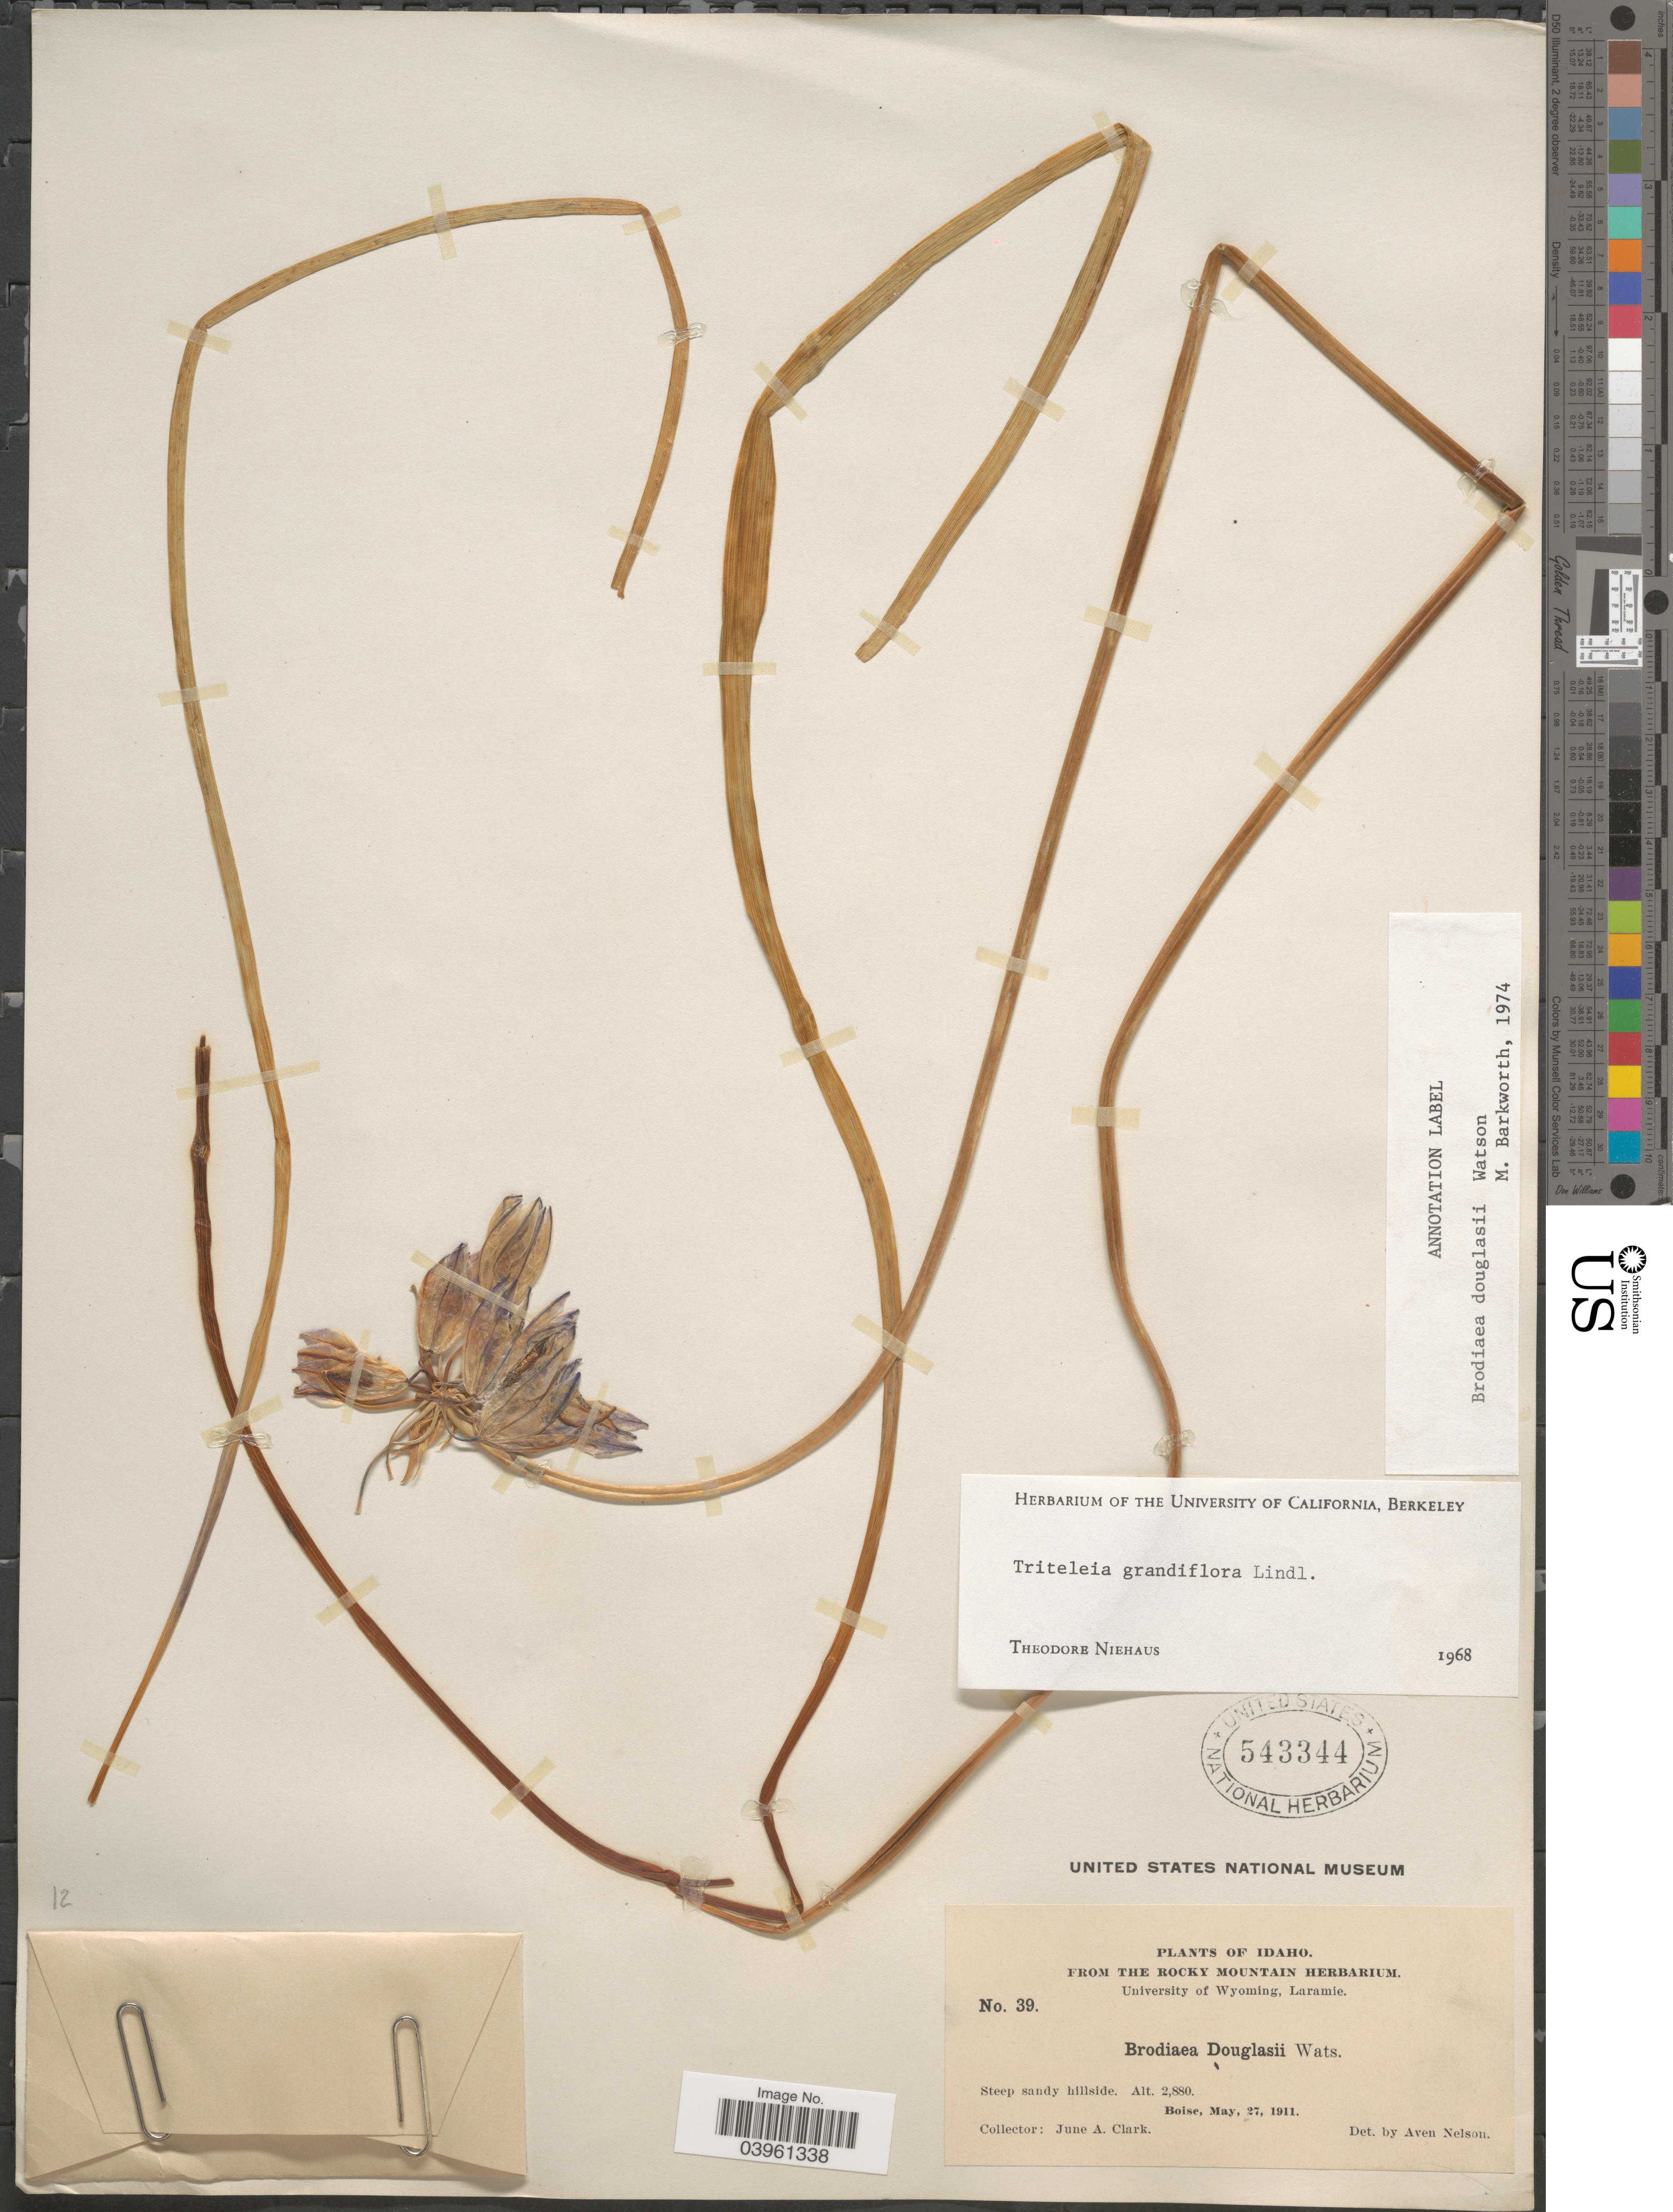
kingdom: Plantae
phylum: Tracheophyta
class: Liliopsida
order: Asparagales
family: Asparagaceae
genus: Triteleia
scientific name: Triteleia grandiflora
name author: Lindl.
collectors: J. A. Clark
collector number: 39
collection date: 1911-05-27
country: United States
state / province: Idaho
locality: Boise.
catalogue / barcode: US 543344